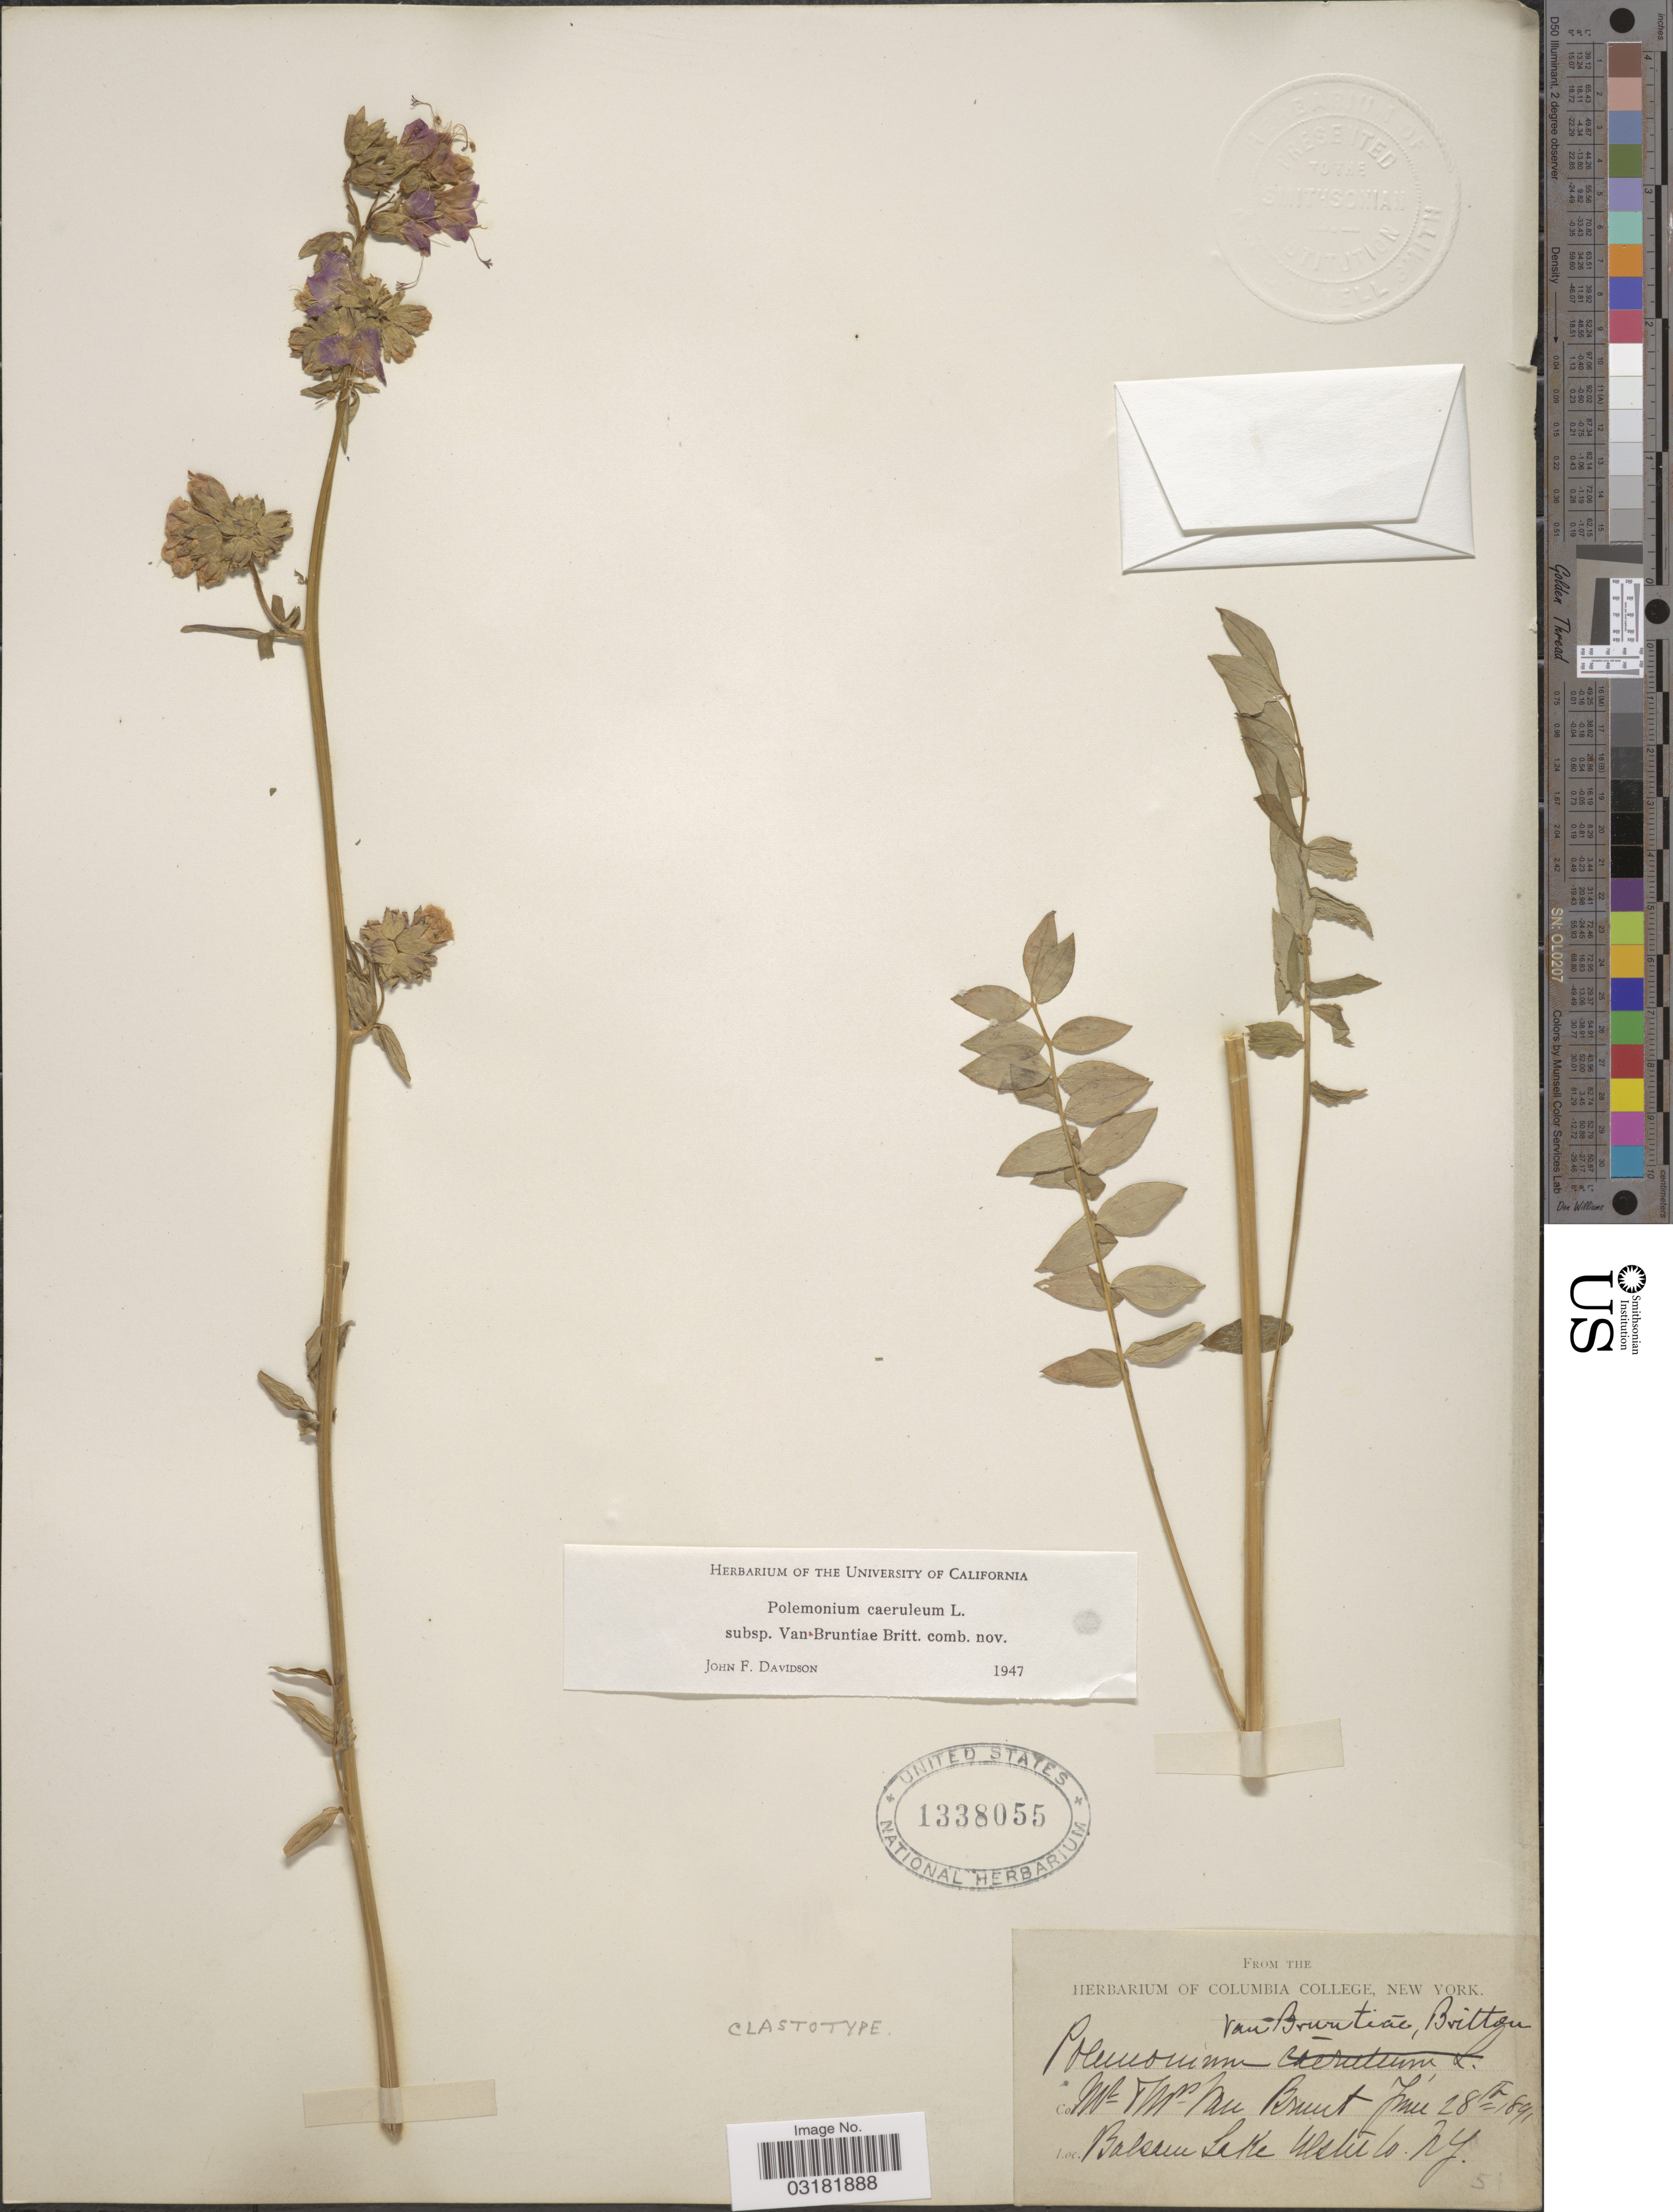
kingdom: Plantae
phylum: Tracheophyta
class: Magnoliopsida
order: Ericales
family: Polemoniaceae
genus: Polemonium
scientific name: Polemonium vanbruntiae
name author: Britton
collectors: Van Brunt & Van Brunt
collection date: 1891-06-28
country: United States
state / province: New York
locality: Balsam Lake, Ulster Co.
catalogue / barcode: US 1338055